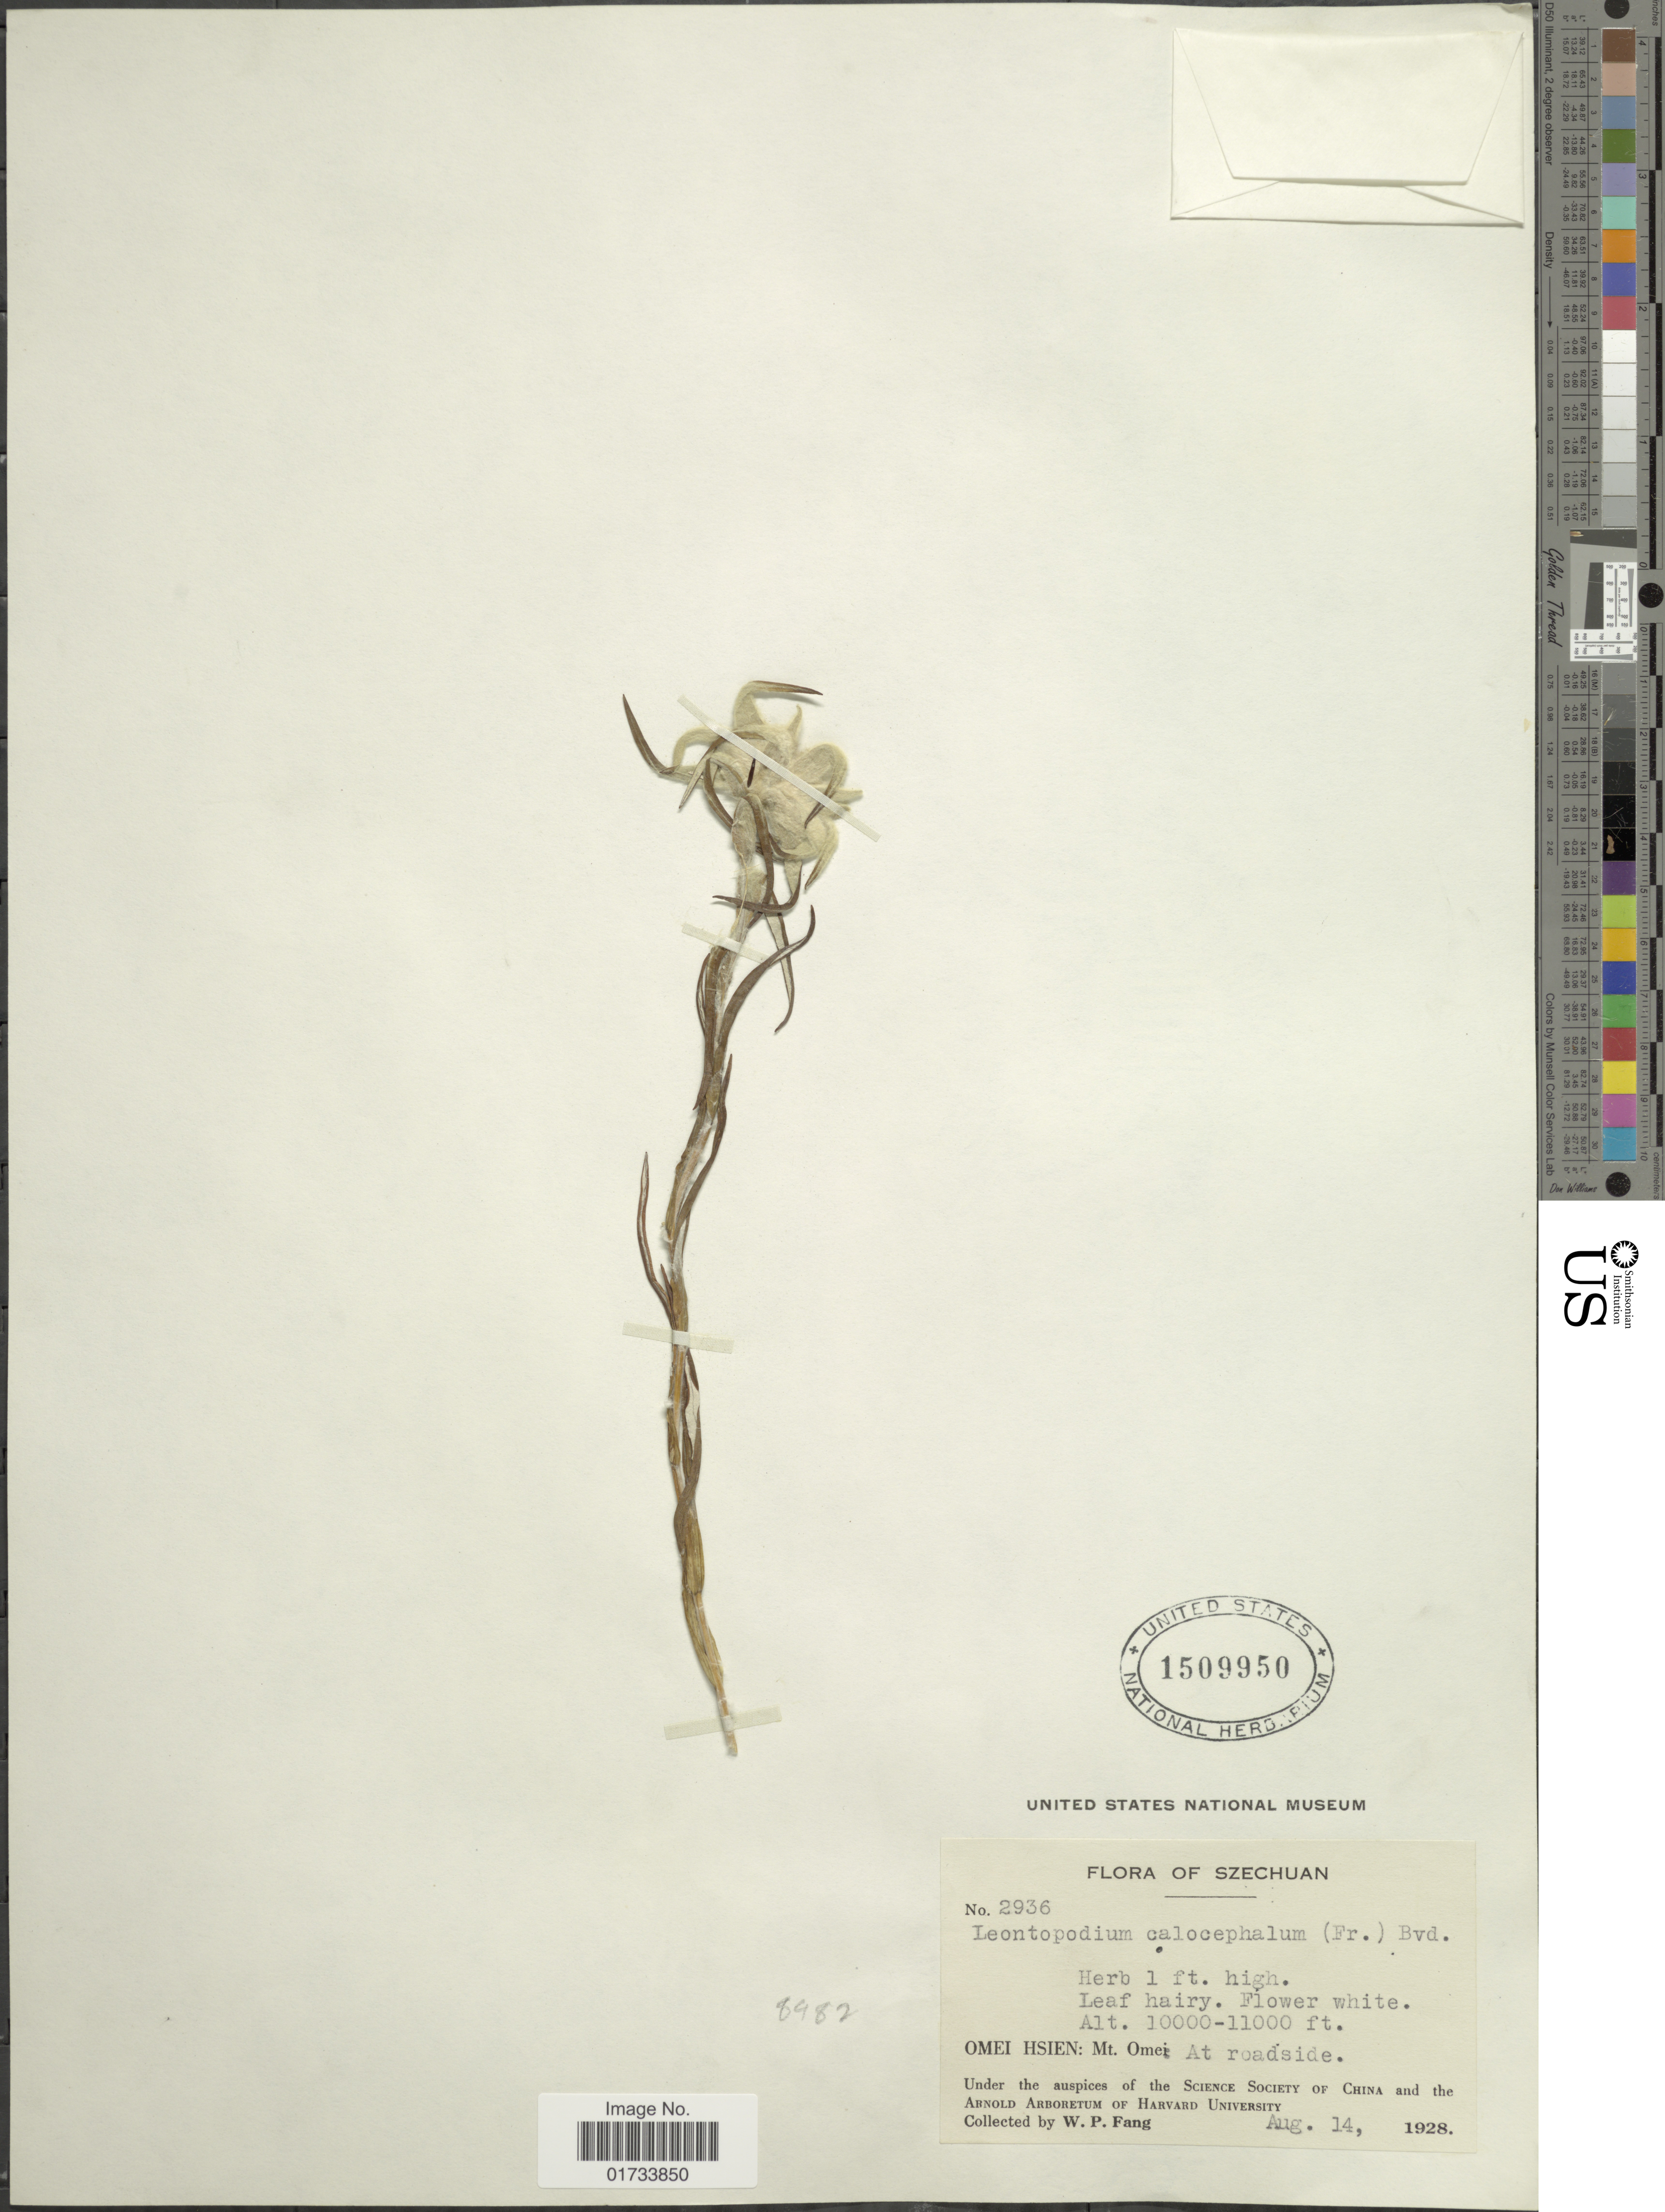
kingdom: Plantae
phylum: Tracheophyta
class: Magnoliopsida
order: Asterales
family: Asteraceae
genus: Leontopodium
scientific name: Leontopodium calocephalum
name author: (Franch.) Beauverd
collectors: W. P. Fang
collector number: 2936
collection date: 1928-08-14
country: China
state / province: Sichuan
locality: Szechuan, Omei Hsien: Mt. Omeo, at roadside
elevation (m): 3048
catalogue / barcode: US 1509950